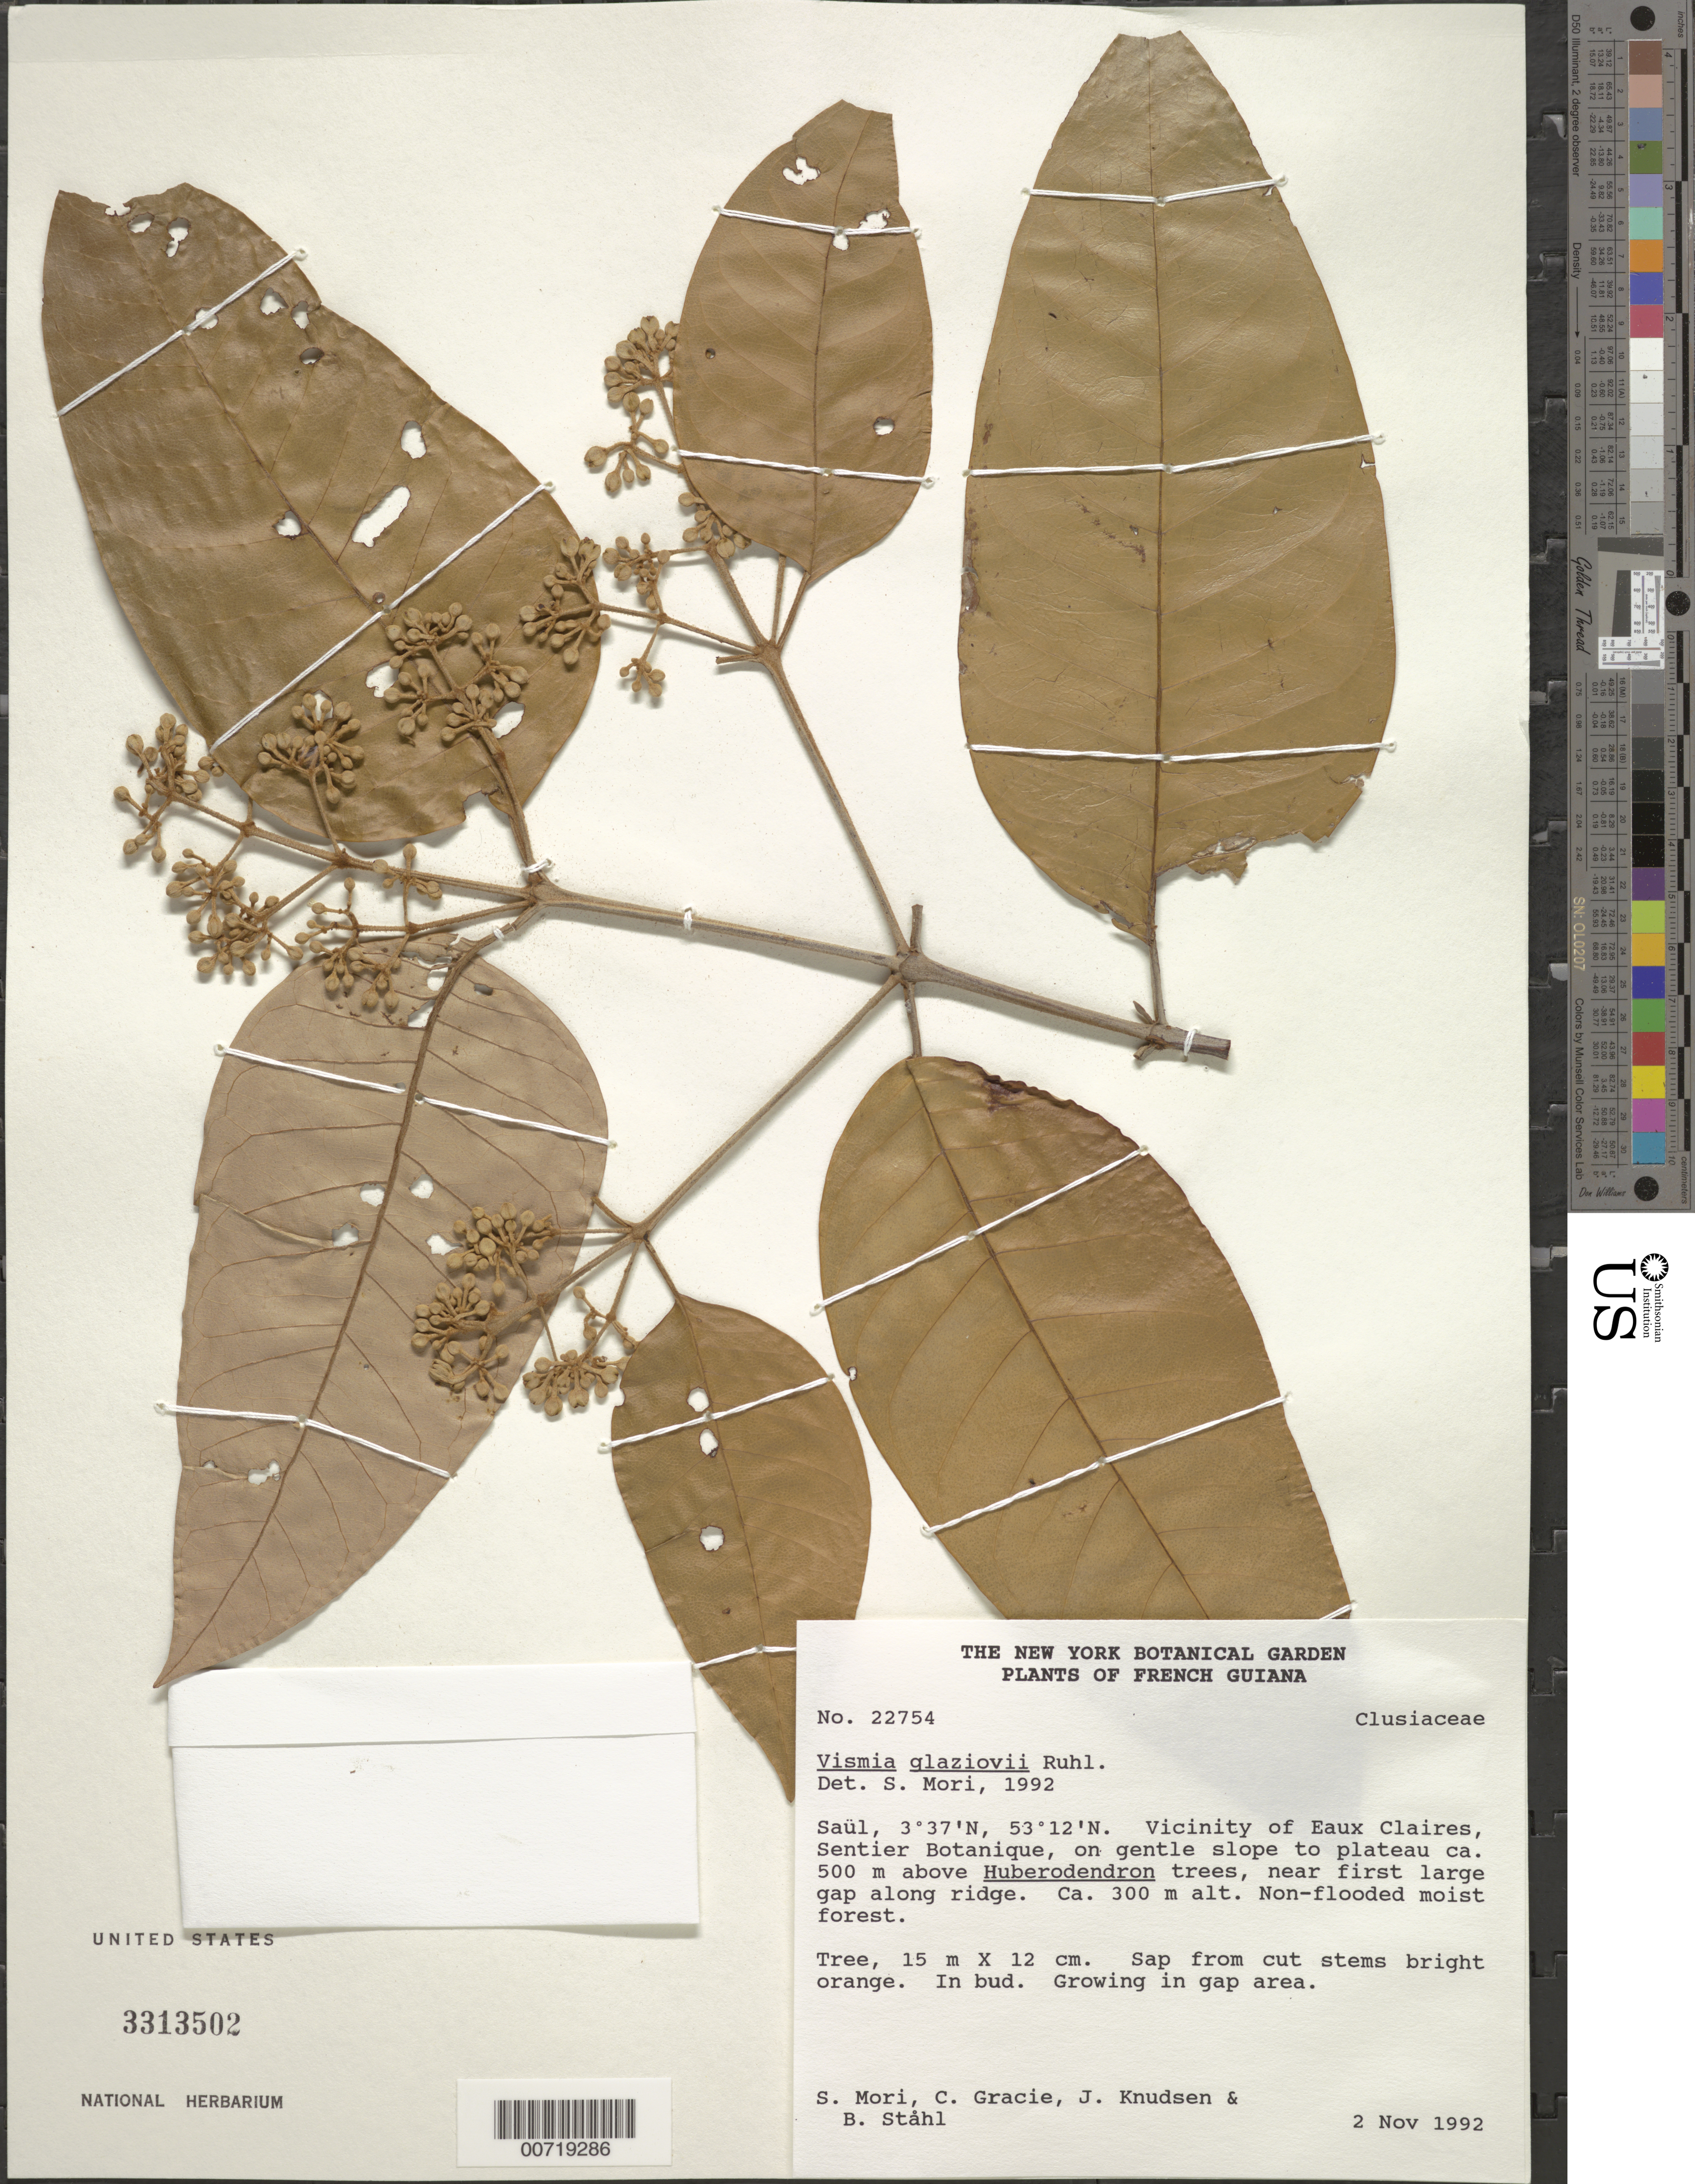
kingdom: Plantae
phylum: Tracheophyta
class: Magnoliopsida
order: Malpighiales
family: Hypericaceae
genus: Vismia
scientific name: Vismia glaziovii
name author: Ruhland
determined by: Mori, Scott A.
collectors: S. Mori, C. A. Gracie, J. Knudsen & B. Ståhl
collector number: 22754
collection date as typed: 2-Nov-92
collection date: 1992-11-02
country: French Guiana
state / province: Saint-Laurent-du-Maroni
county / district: Saül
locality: Saül, vicinity of Eaux Claires, Sentier Botanique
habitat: Non-flooded moist forest; 500 m. above Huberodendron trees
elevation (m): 300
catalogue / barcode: US 3313502